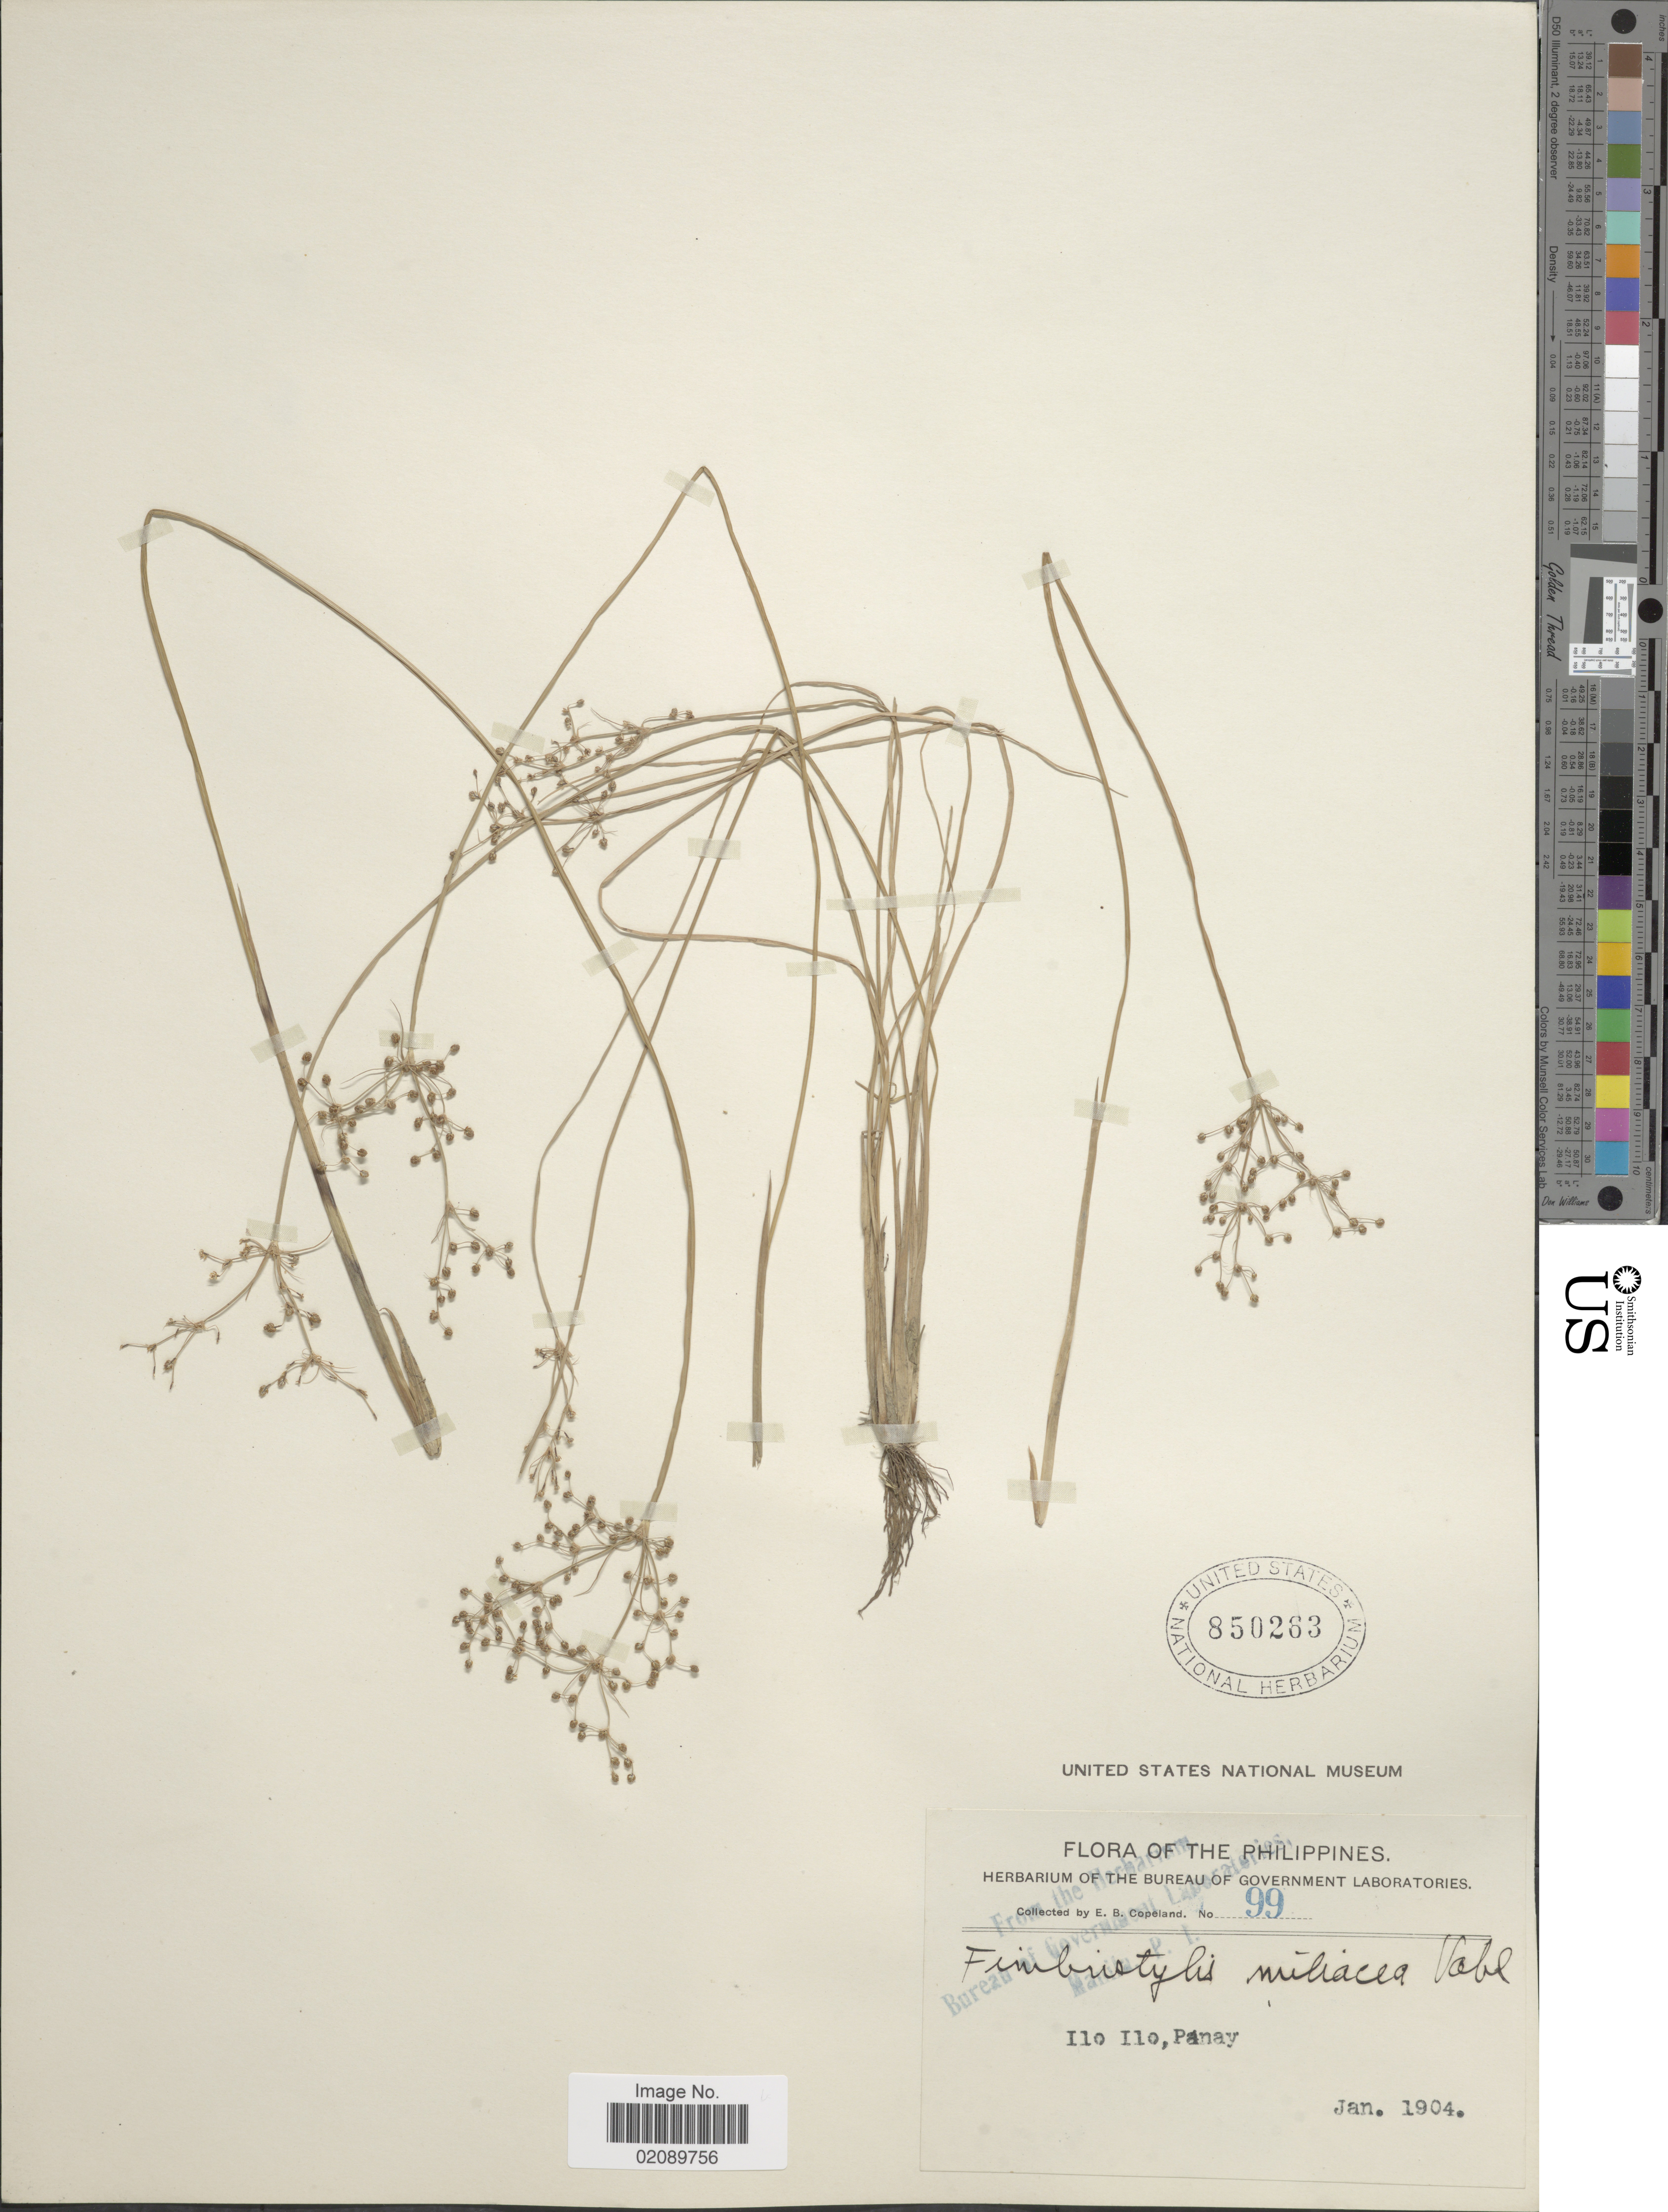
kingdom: Plantae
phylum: Tracheophyta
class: Liliopsida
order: Poales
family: Cyperaceae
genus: Fimbristylis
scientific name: Fimbristylis littoralis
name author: Gaudich.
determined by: Strong, M. T., (US), Smithsonian Institution - National Museum of Natural History (UNITED STATES)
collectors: E. B. Copeland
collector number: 99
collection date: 1904-01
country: Philippines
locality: Iloilo City, Panay Island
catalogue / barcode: US 850263